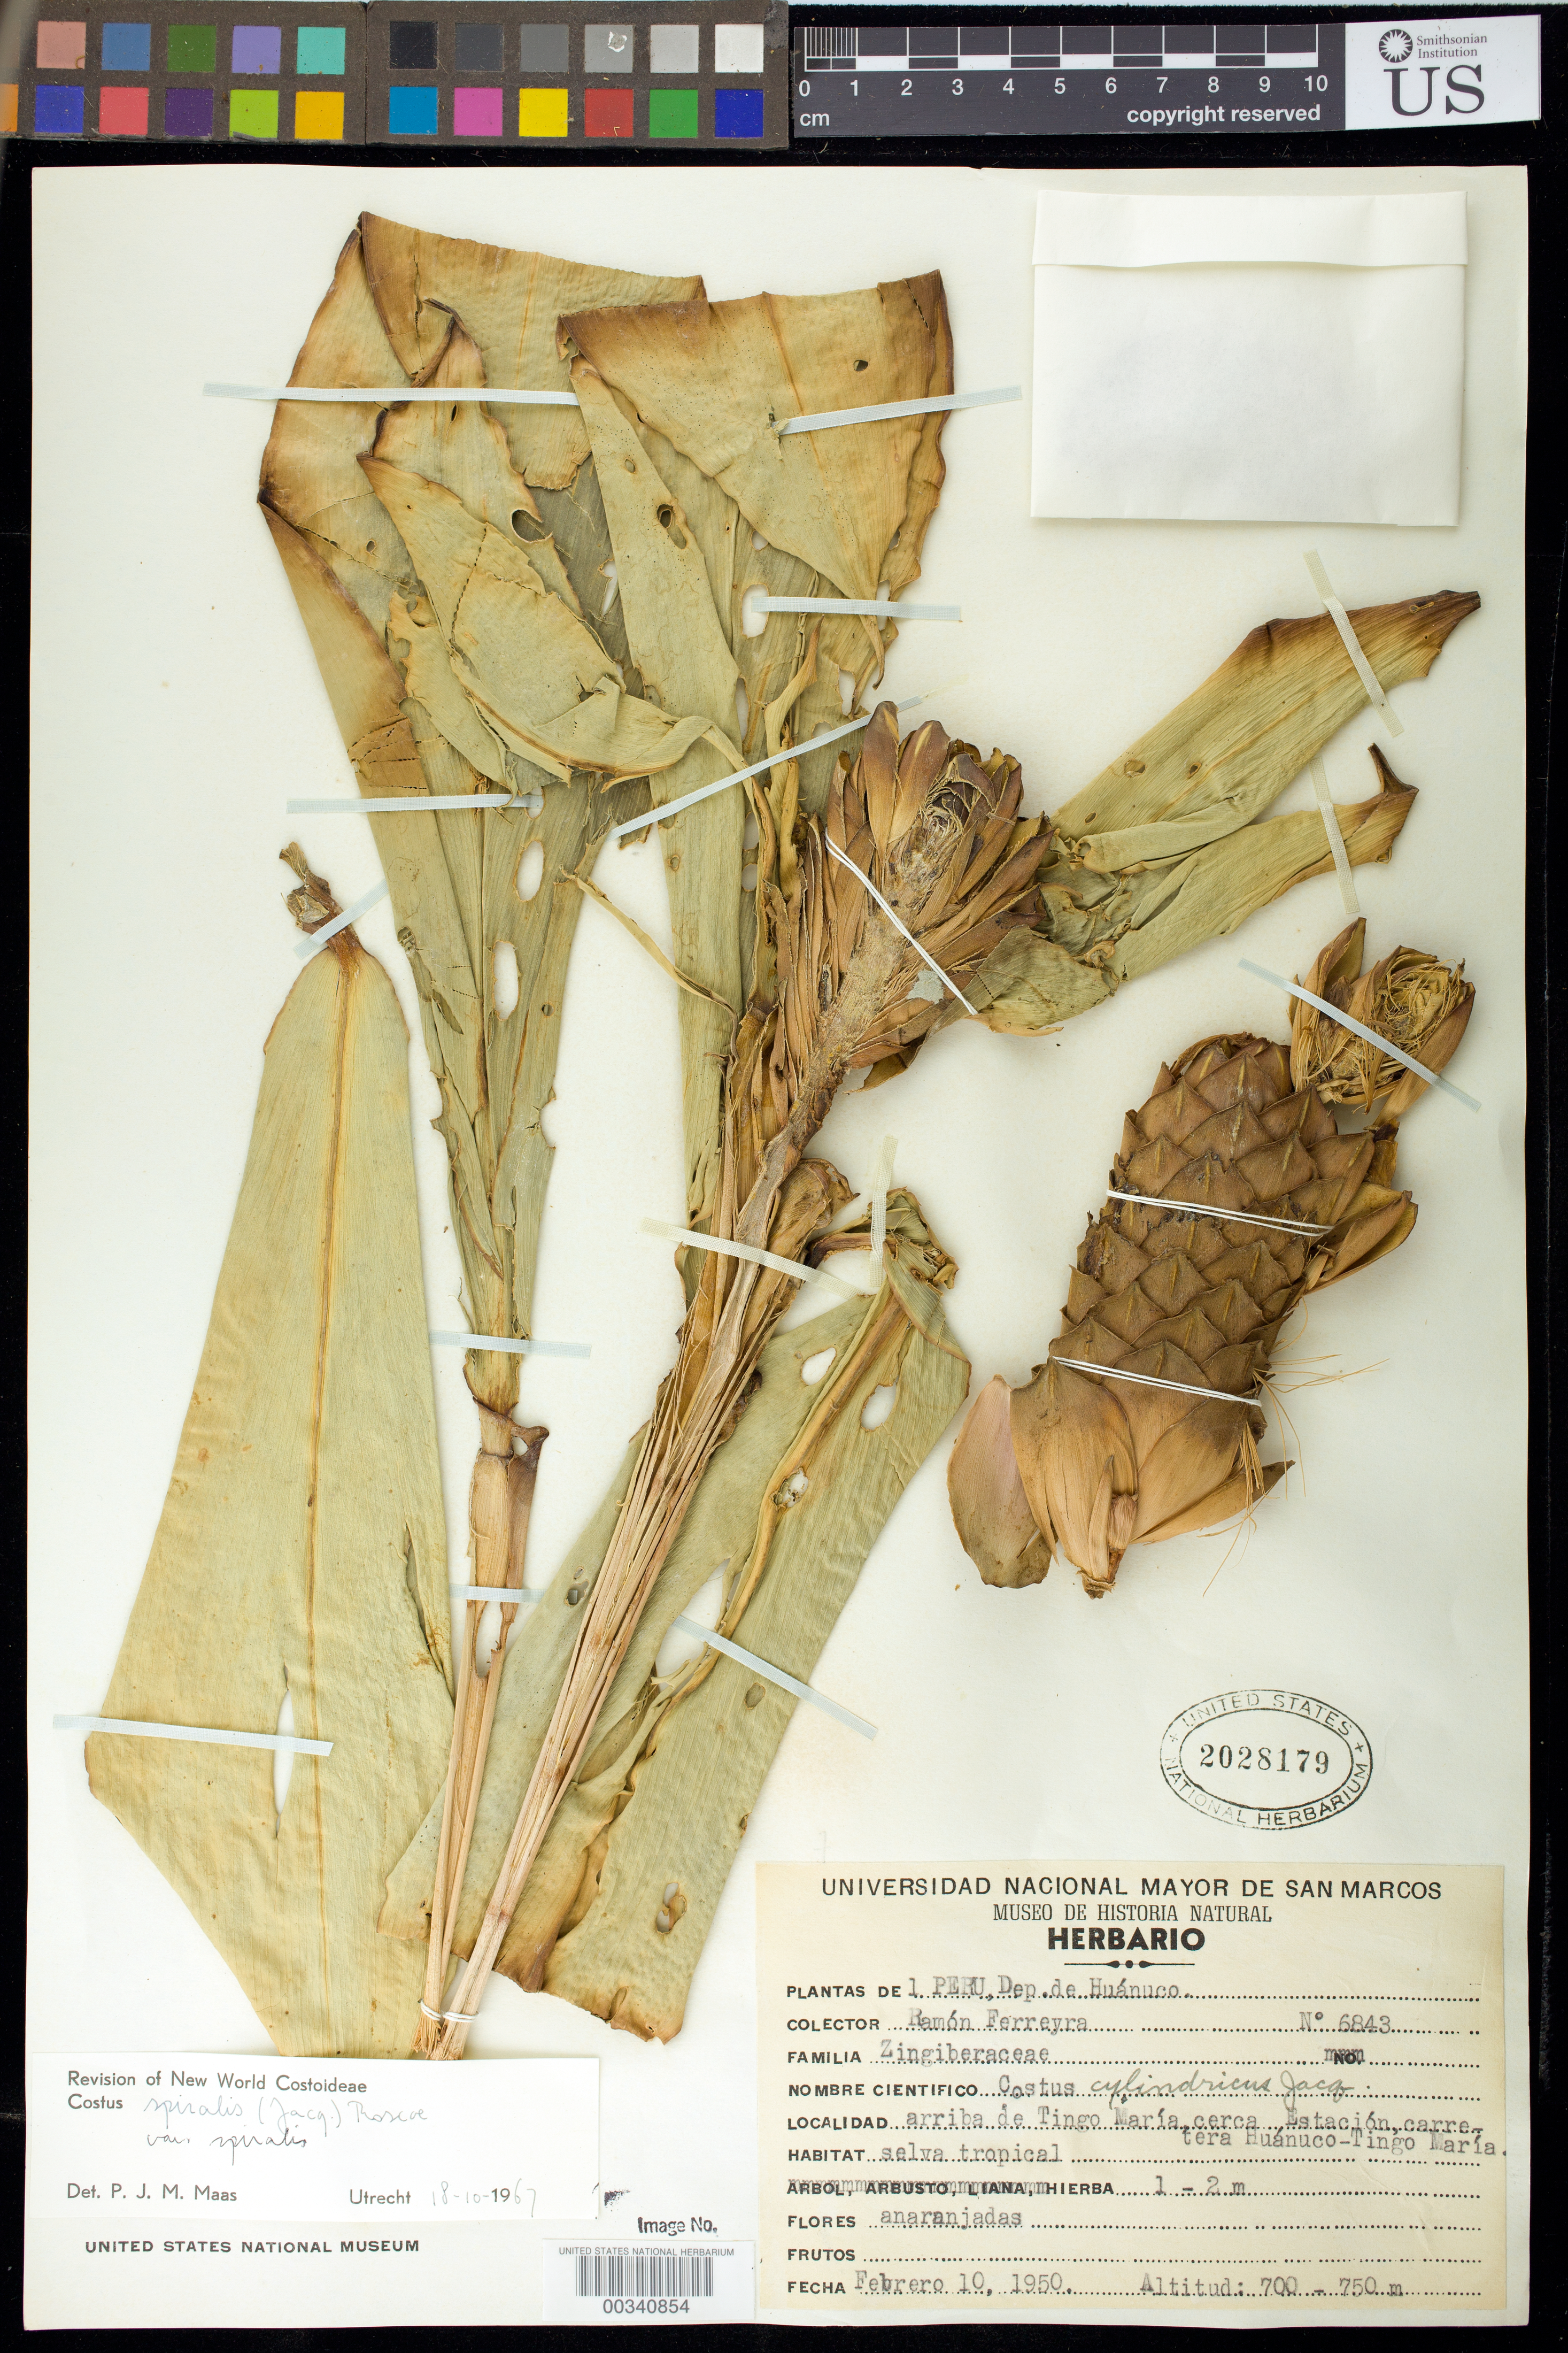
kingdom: Plantae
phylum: Tracheophyta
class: Liliopsida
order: Zingiberales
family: Costaceae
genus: Costus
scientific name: Costus spiralis var. spiralis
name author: (Jacq.) Roscoe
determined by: Maas, Paul J. M.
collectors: R. A. Ferreyra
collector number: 6843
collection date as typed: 10 Feb 1950 to 28 Dec 1950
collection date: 1950-02-10/1950-12-28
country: Peru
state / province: Huánuco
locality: arriba de Tingo María, cerca Estación Carretera Huánuco-Tingo María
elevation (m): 700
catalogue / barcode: US 2028179